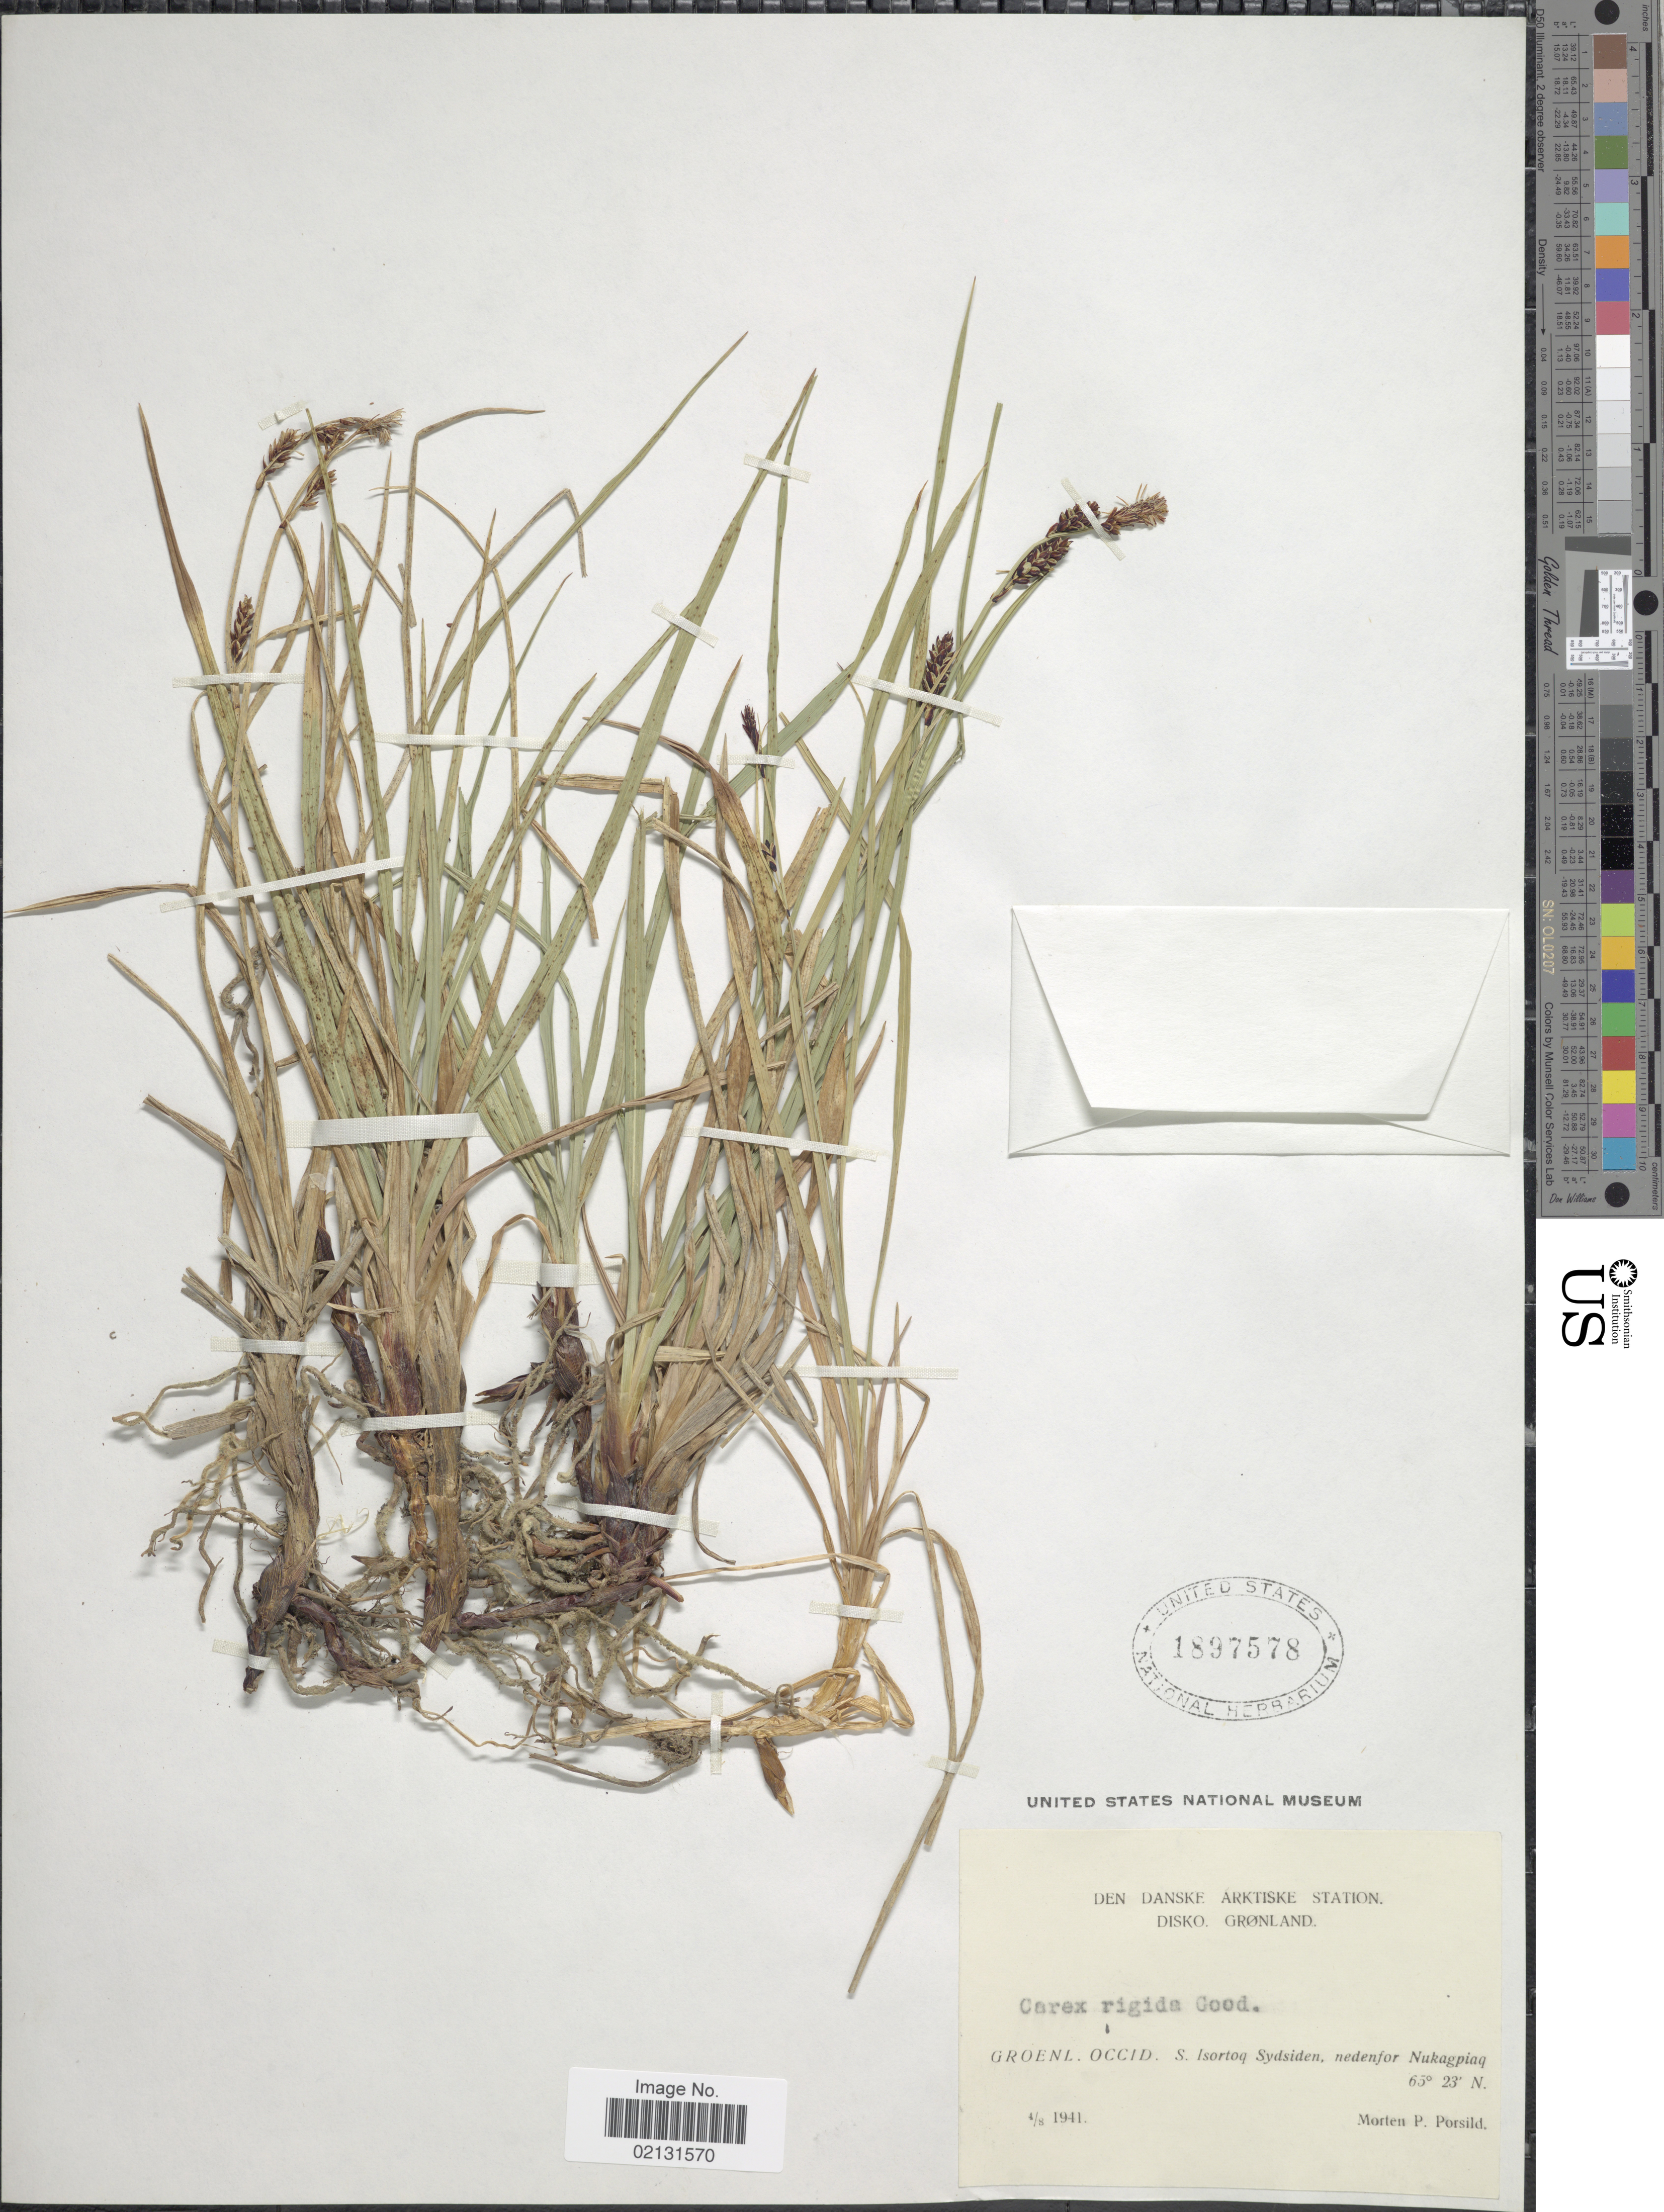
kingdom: Plantae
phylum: Tracheophyta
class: Liliopsida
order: Poales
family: Cyperaceae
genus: Carex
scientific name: Carex bigelowii subsp. bigelowii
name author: Torr. ex Schwein.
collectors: M. P. Porsild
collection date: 1941-08-04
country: Greenland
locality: Den Danske Arktiske Station, Disko. Grønland, Groenl. occid. S. Isortoq Sydsiden, nedenfor Nukagpiaq.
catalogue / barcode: US 1897578